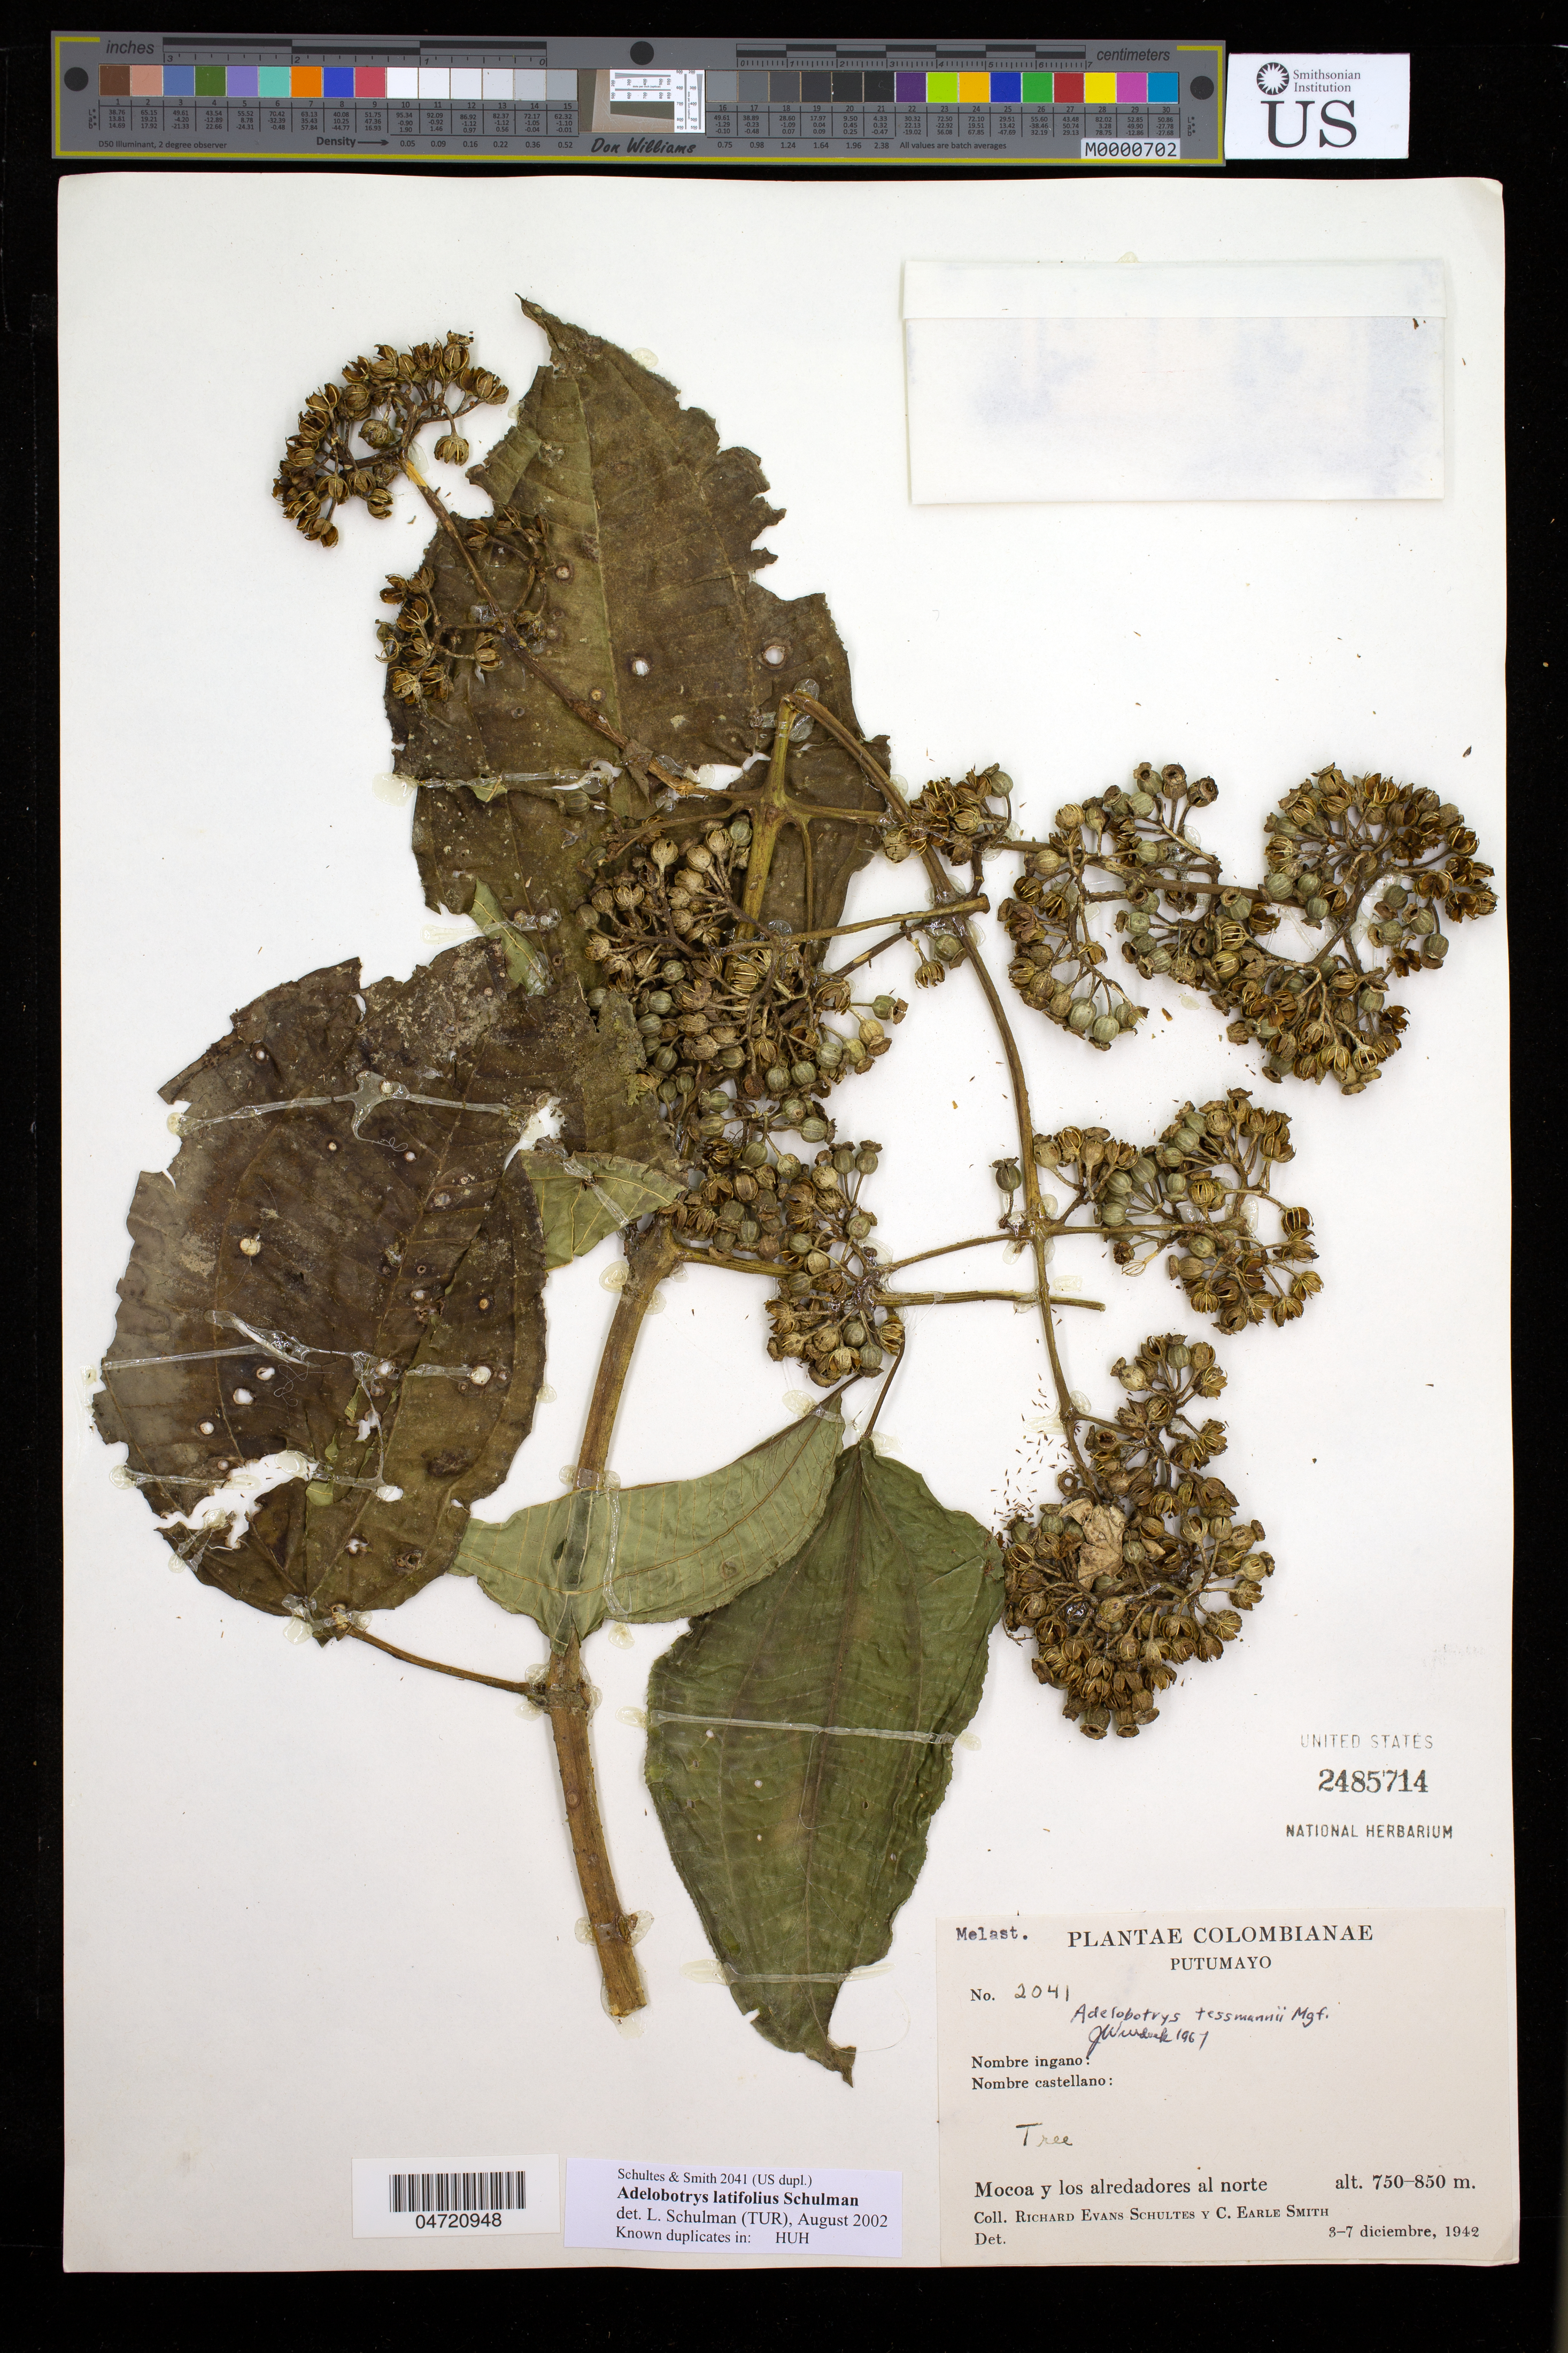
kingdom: Plantae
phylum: Tracheophyta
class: Magnoliopsida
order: Myrtales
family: Melastomataceae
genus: Adelobotrys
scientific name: Adelobotrys latifolius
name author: Schulman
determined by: Schulman, Leif, (TUR), University of Turku (FINLAND)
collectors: R. E. Schultes & C. E. Smith Jr.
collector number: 2041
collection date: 1942-12-03/1942-12-07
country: Colombia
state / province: Putumayo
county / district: Mocoa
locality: Mocoa y los alredadores al norte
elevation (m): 750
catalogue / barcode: US 2485714